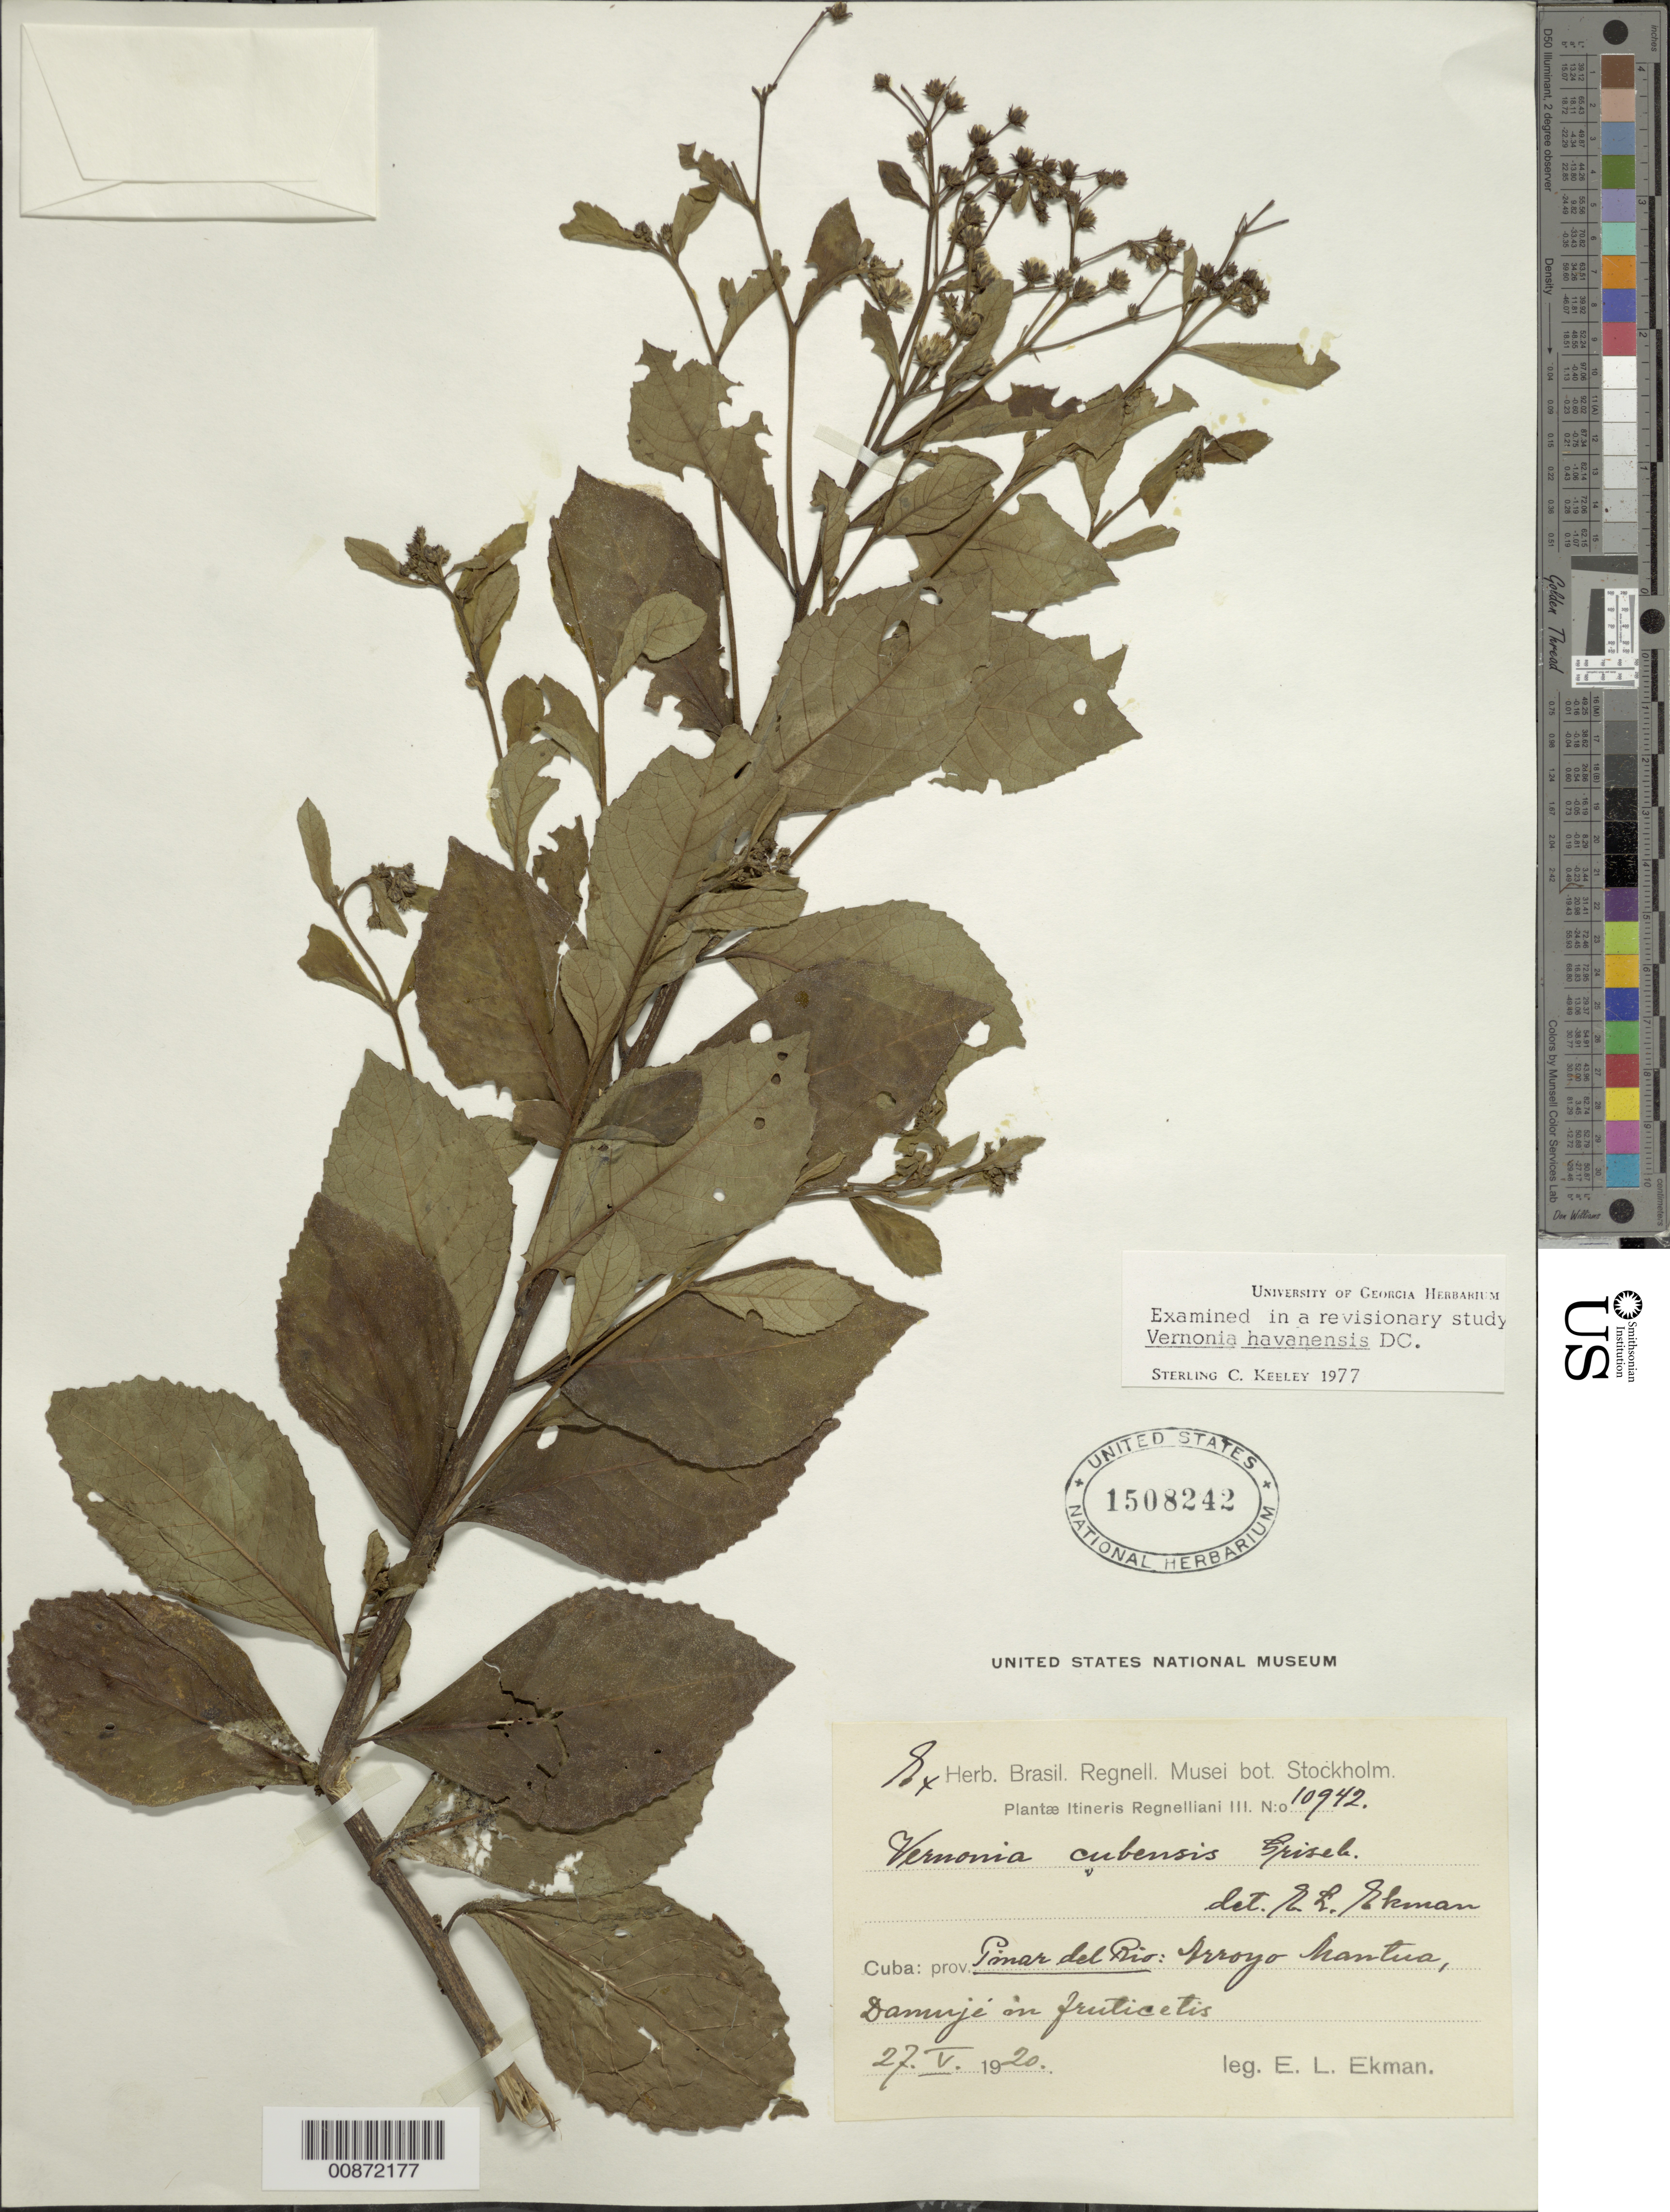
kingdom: Plantae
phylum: Tracheophyta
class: Magnoliopsida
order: Asterales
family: Asteraceae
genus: Vernonanthura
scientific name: Vernonanthura havanensis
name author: (DC.) H. Rob.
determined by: Keeley, S. C.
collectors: E. L. Ekman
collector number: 10942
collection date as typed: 27 May 1920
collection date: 1920-05-27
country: Cuba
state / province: Pinar del Río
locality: Arroyo Mantua, Damujé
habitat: Arroyo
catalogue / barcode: US 1508242